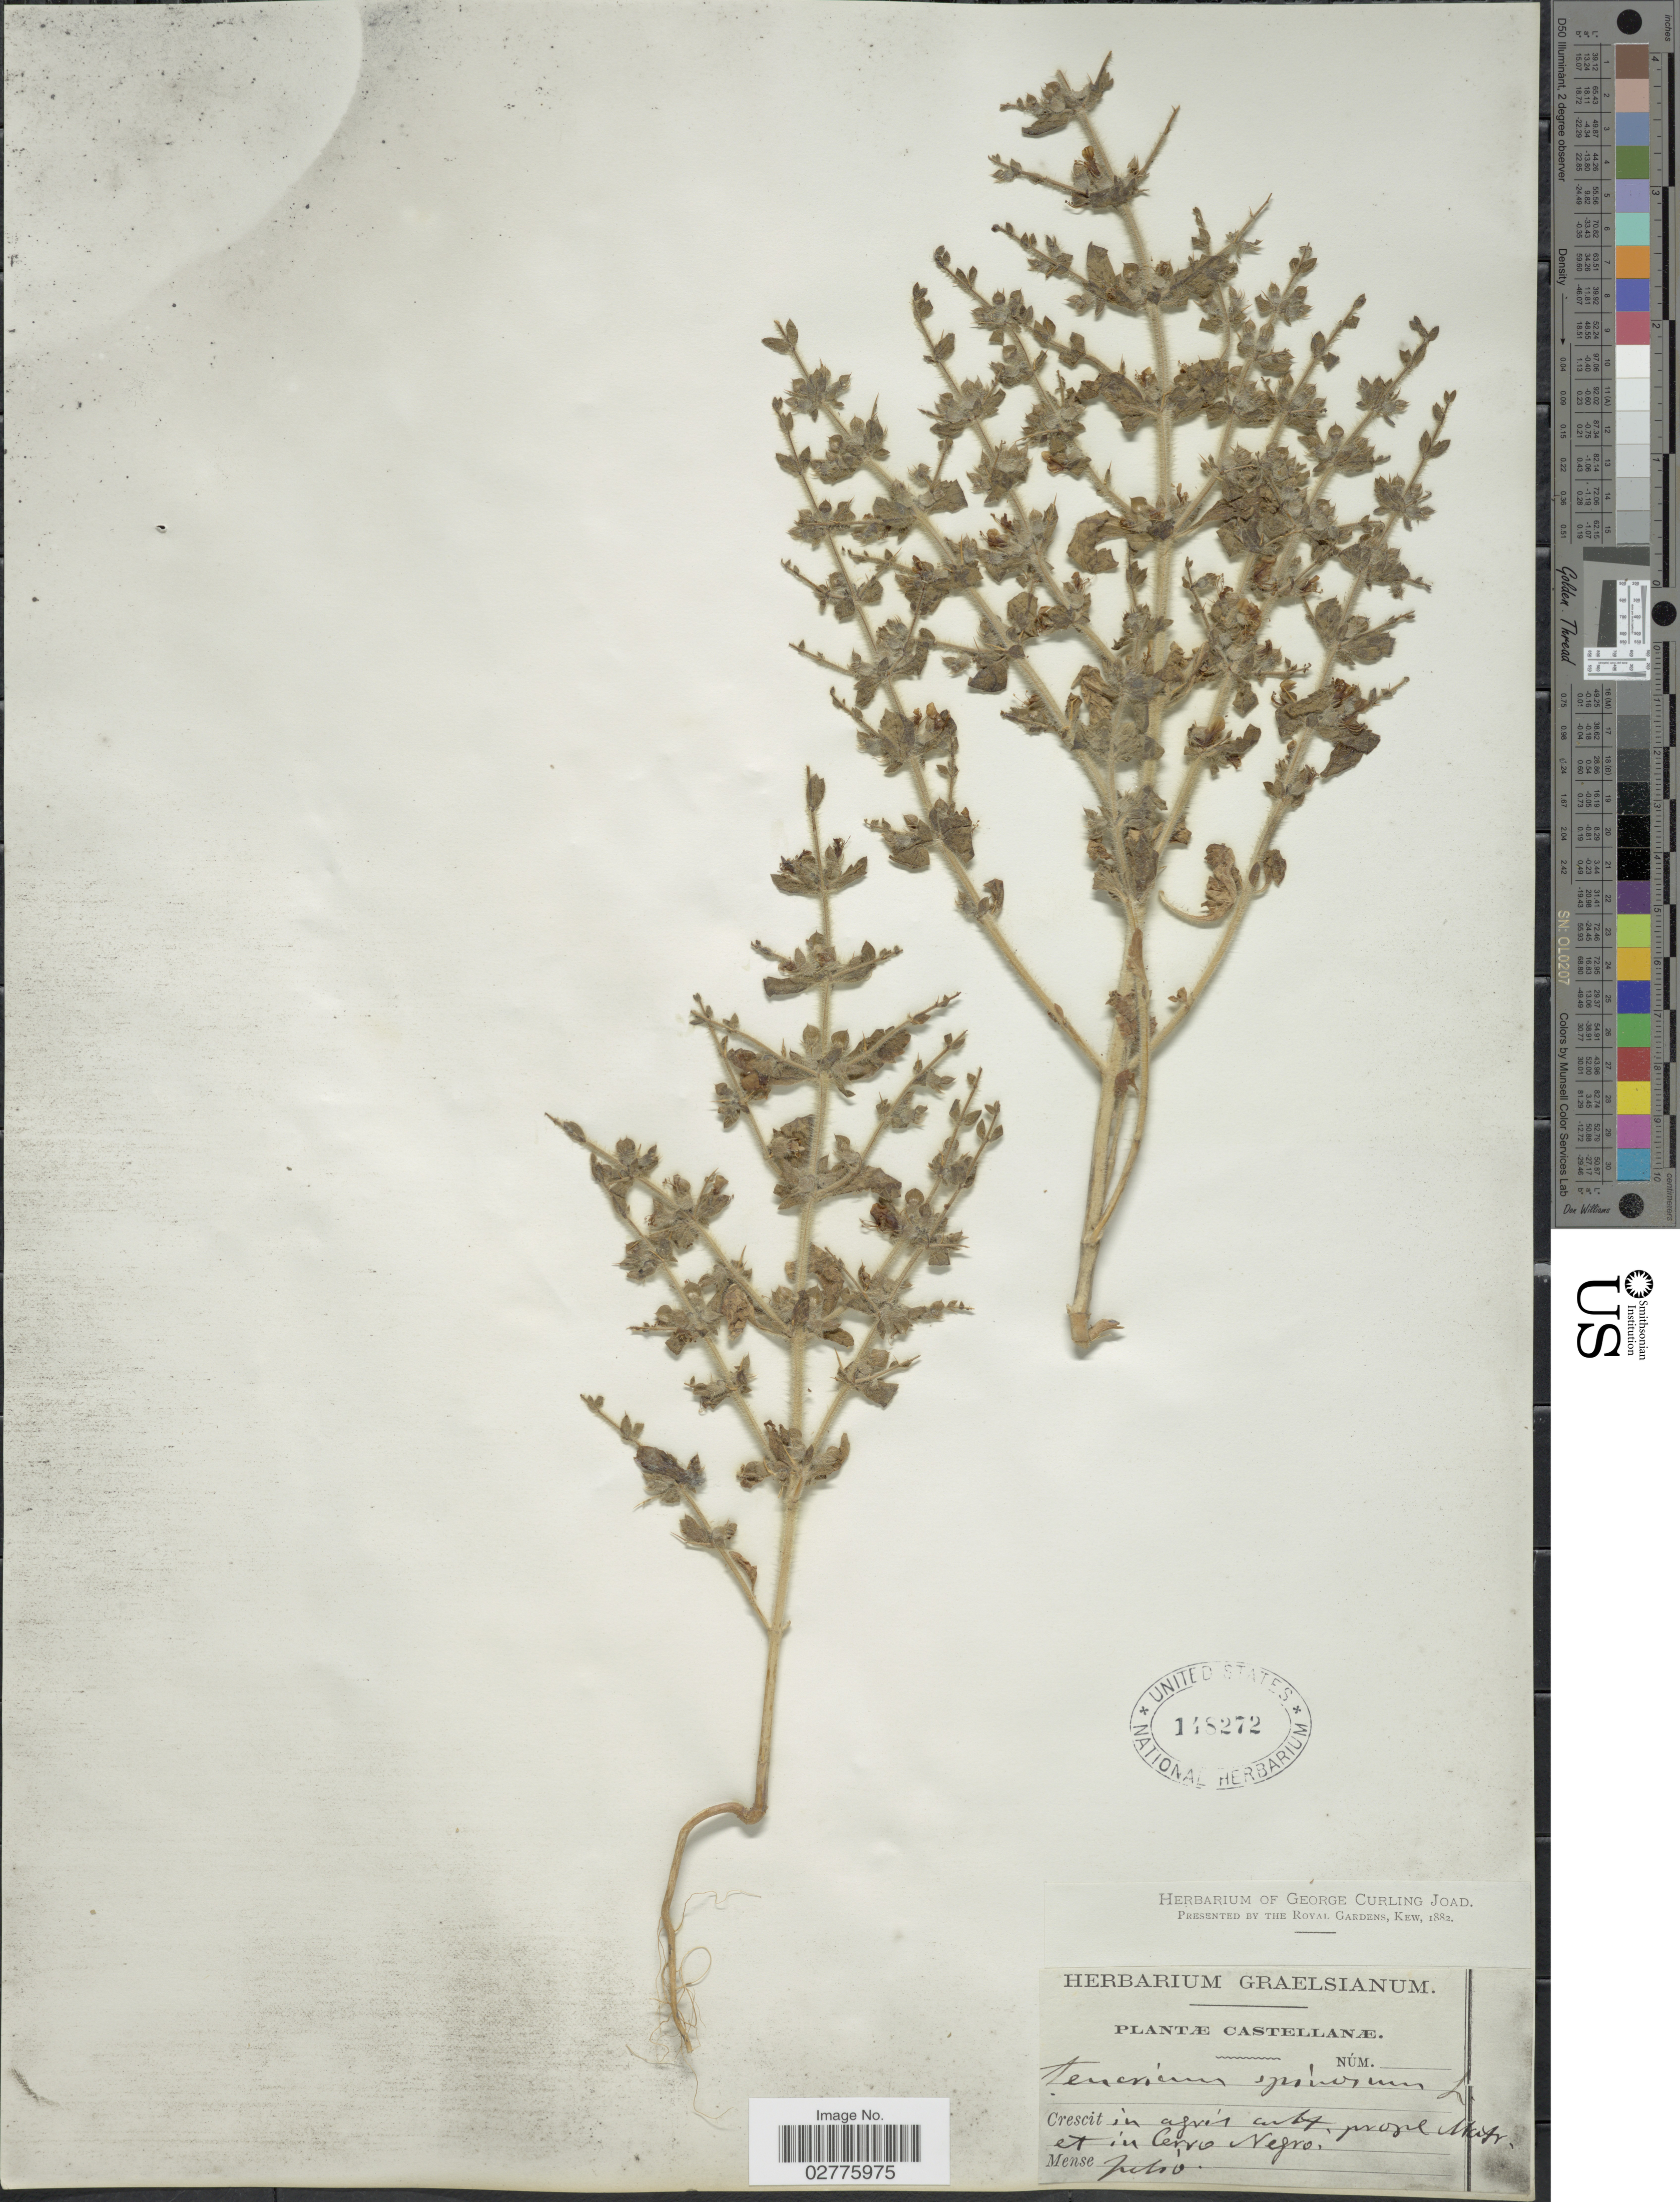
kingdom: Plantae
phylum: Tracheophyta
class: Magnoliopsida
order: Lamiales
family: Lamiaceae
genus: Teucrium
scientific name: Teucrium spinosum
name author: L.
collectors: ex Herb. Graelsianum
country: Nicaragua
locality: Castellanæ. In agris cult, prope Matr. et in Cerro Negro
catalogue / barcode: US 148272